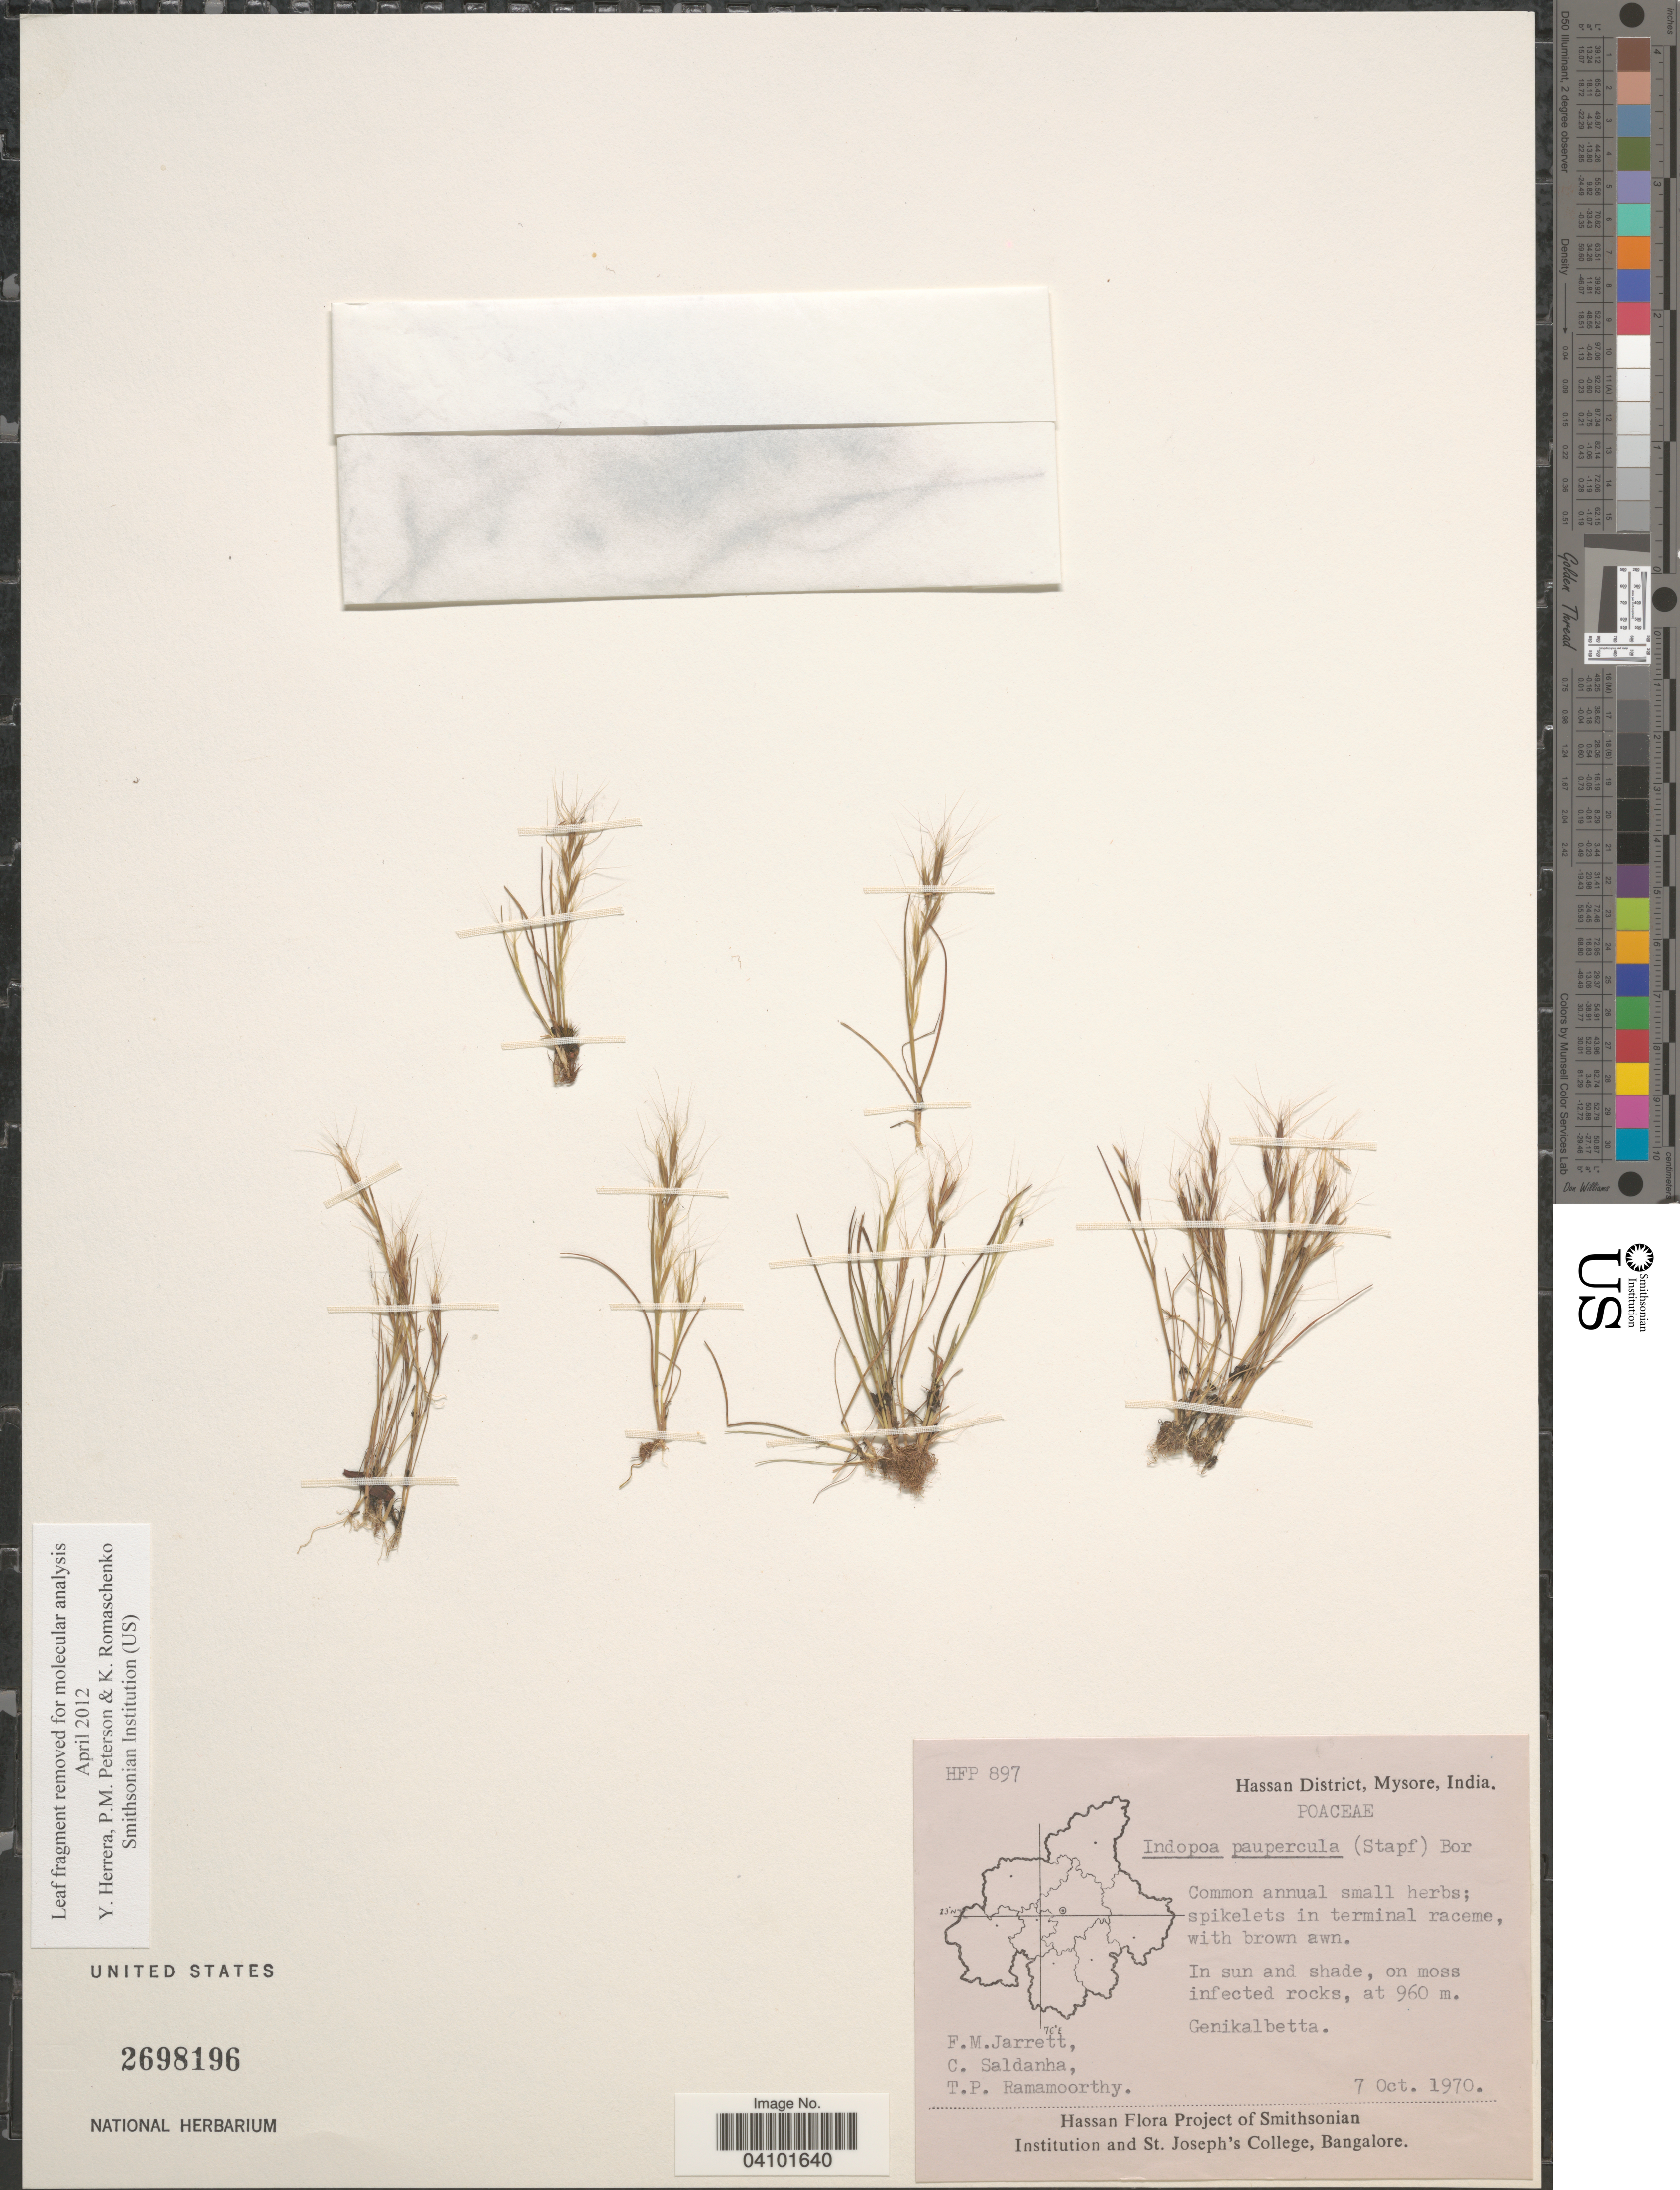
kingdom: Plantae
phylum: Tracheophyta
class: Liliopsida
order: Poales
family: Poaceae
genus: Indopoa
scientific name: Indopoa paupercula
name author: Bor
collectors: F. M. Jarrett, C. Saldanha & T. P. Ramamoorthy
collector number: HFP897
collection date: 1970-10-07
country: India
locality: Hassan District, Mysore. Genikalbetta.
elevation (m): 960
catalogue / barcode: US 2698196